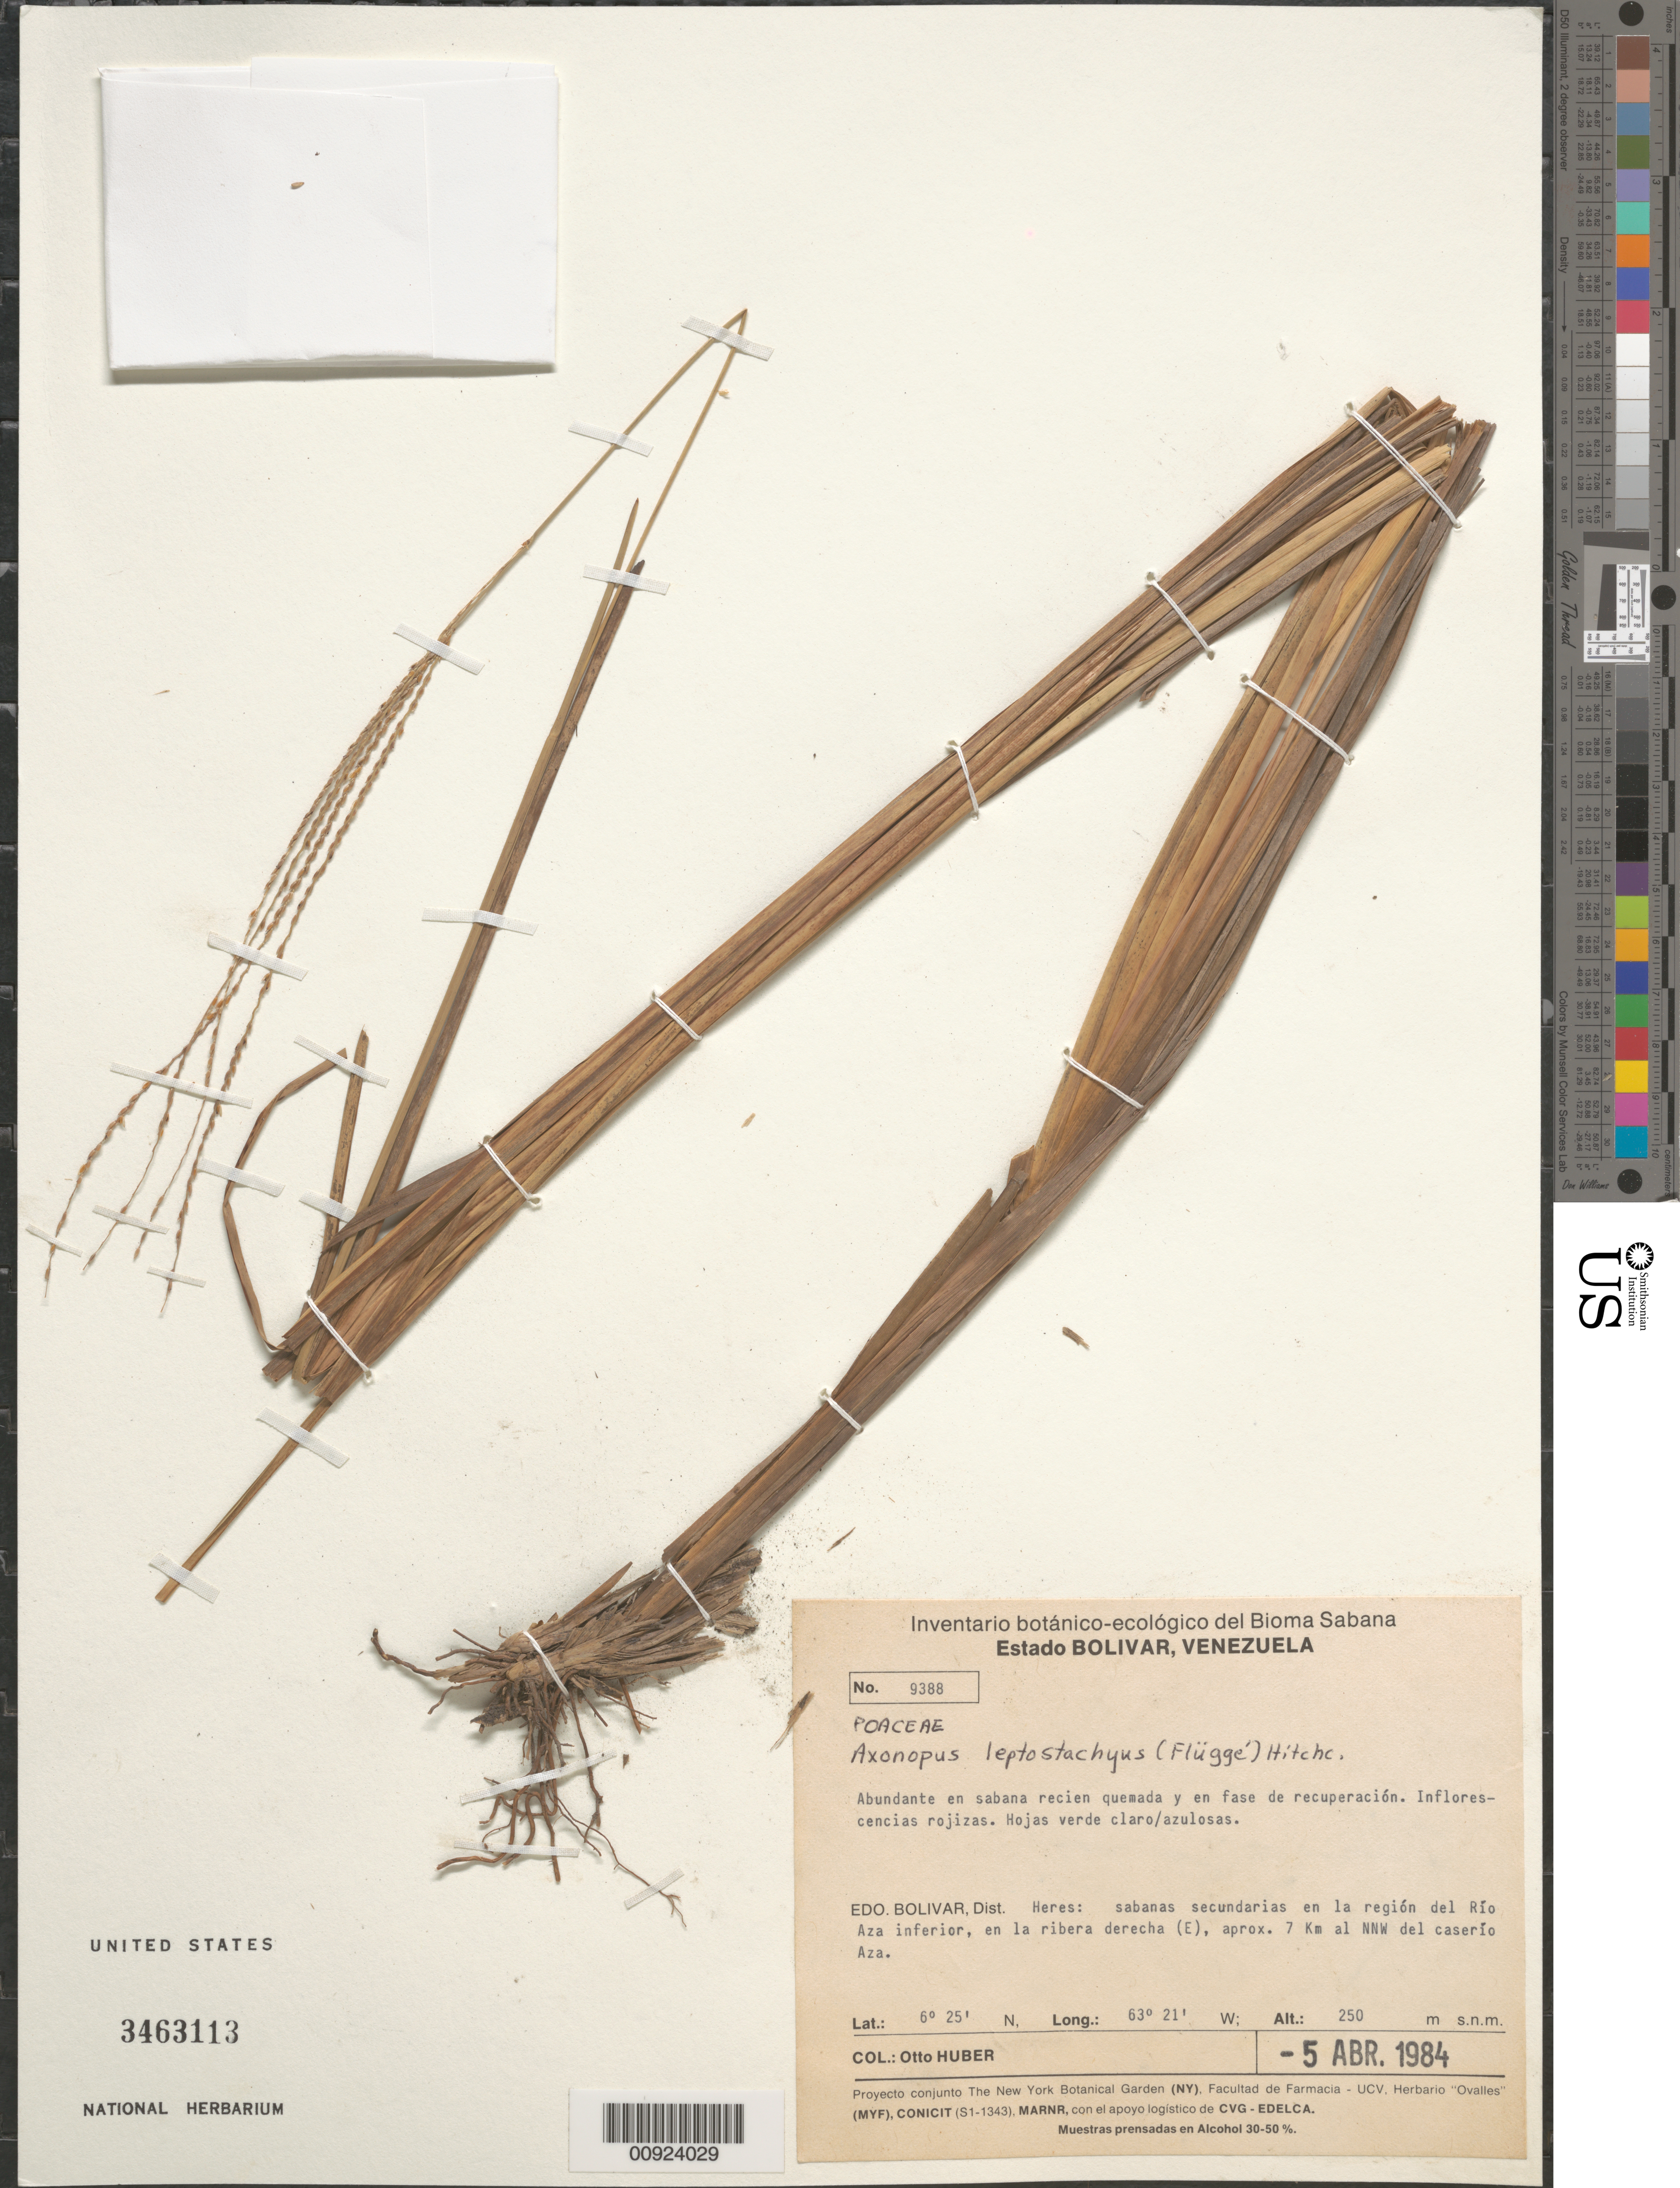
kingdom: Plantae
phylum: Tracheophyta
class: Liliopsida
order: Poales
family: Poaceae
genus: Axonopus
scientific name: Axonopus leptostachyus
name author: (Flüggé) Hitchc.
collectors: O. Huber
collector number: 9388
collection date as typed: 5-Apr-84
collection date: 1984-04-05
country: Venezuela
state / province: Bolívar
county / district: Heres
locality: Río Aza inferíor, en la ribera derecha (E), aprox. 7 km al NNW del caserío Aza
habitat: Sabanas secundarias; en sabana recien quemada y en fase de recuperacion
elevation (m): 250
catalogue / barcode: US 3463113